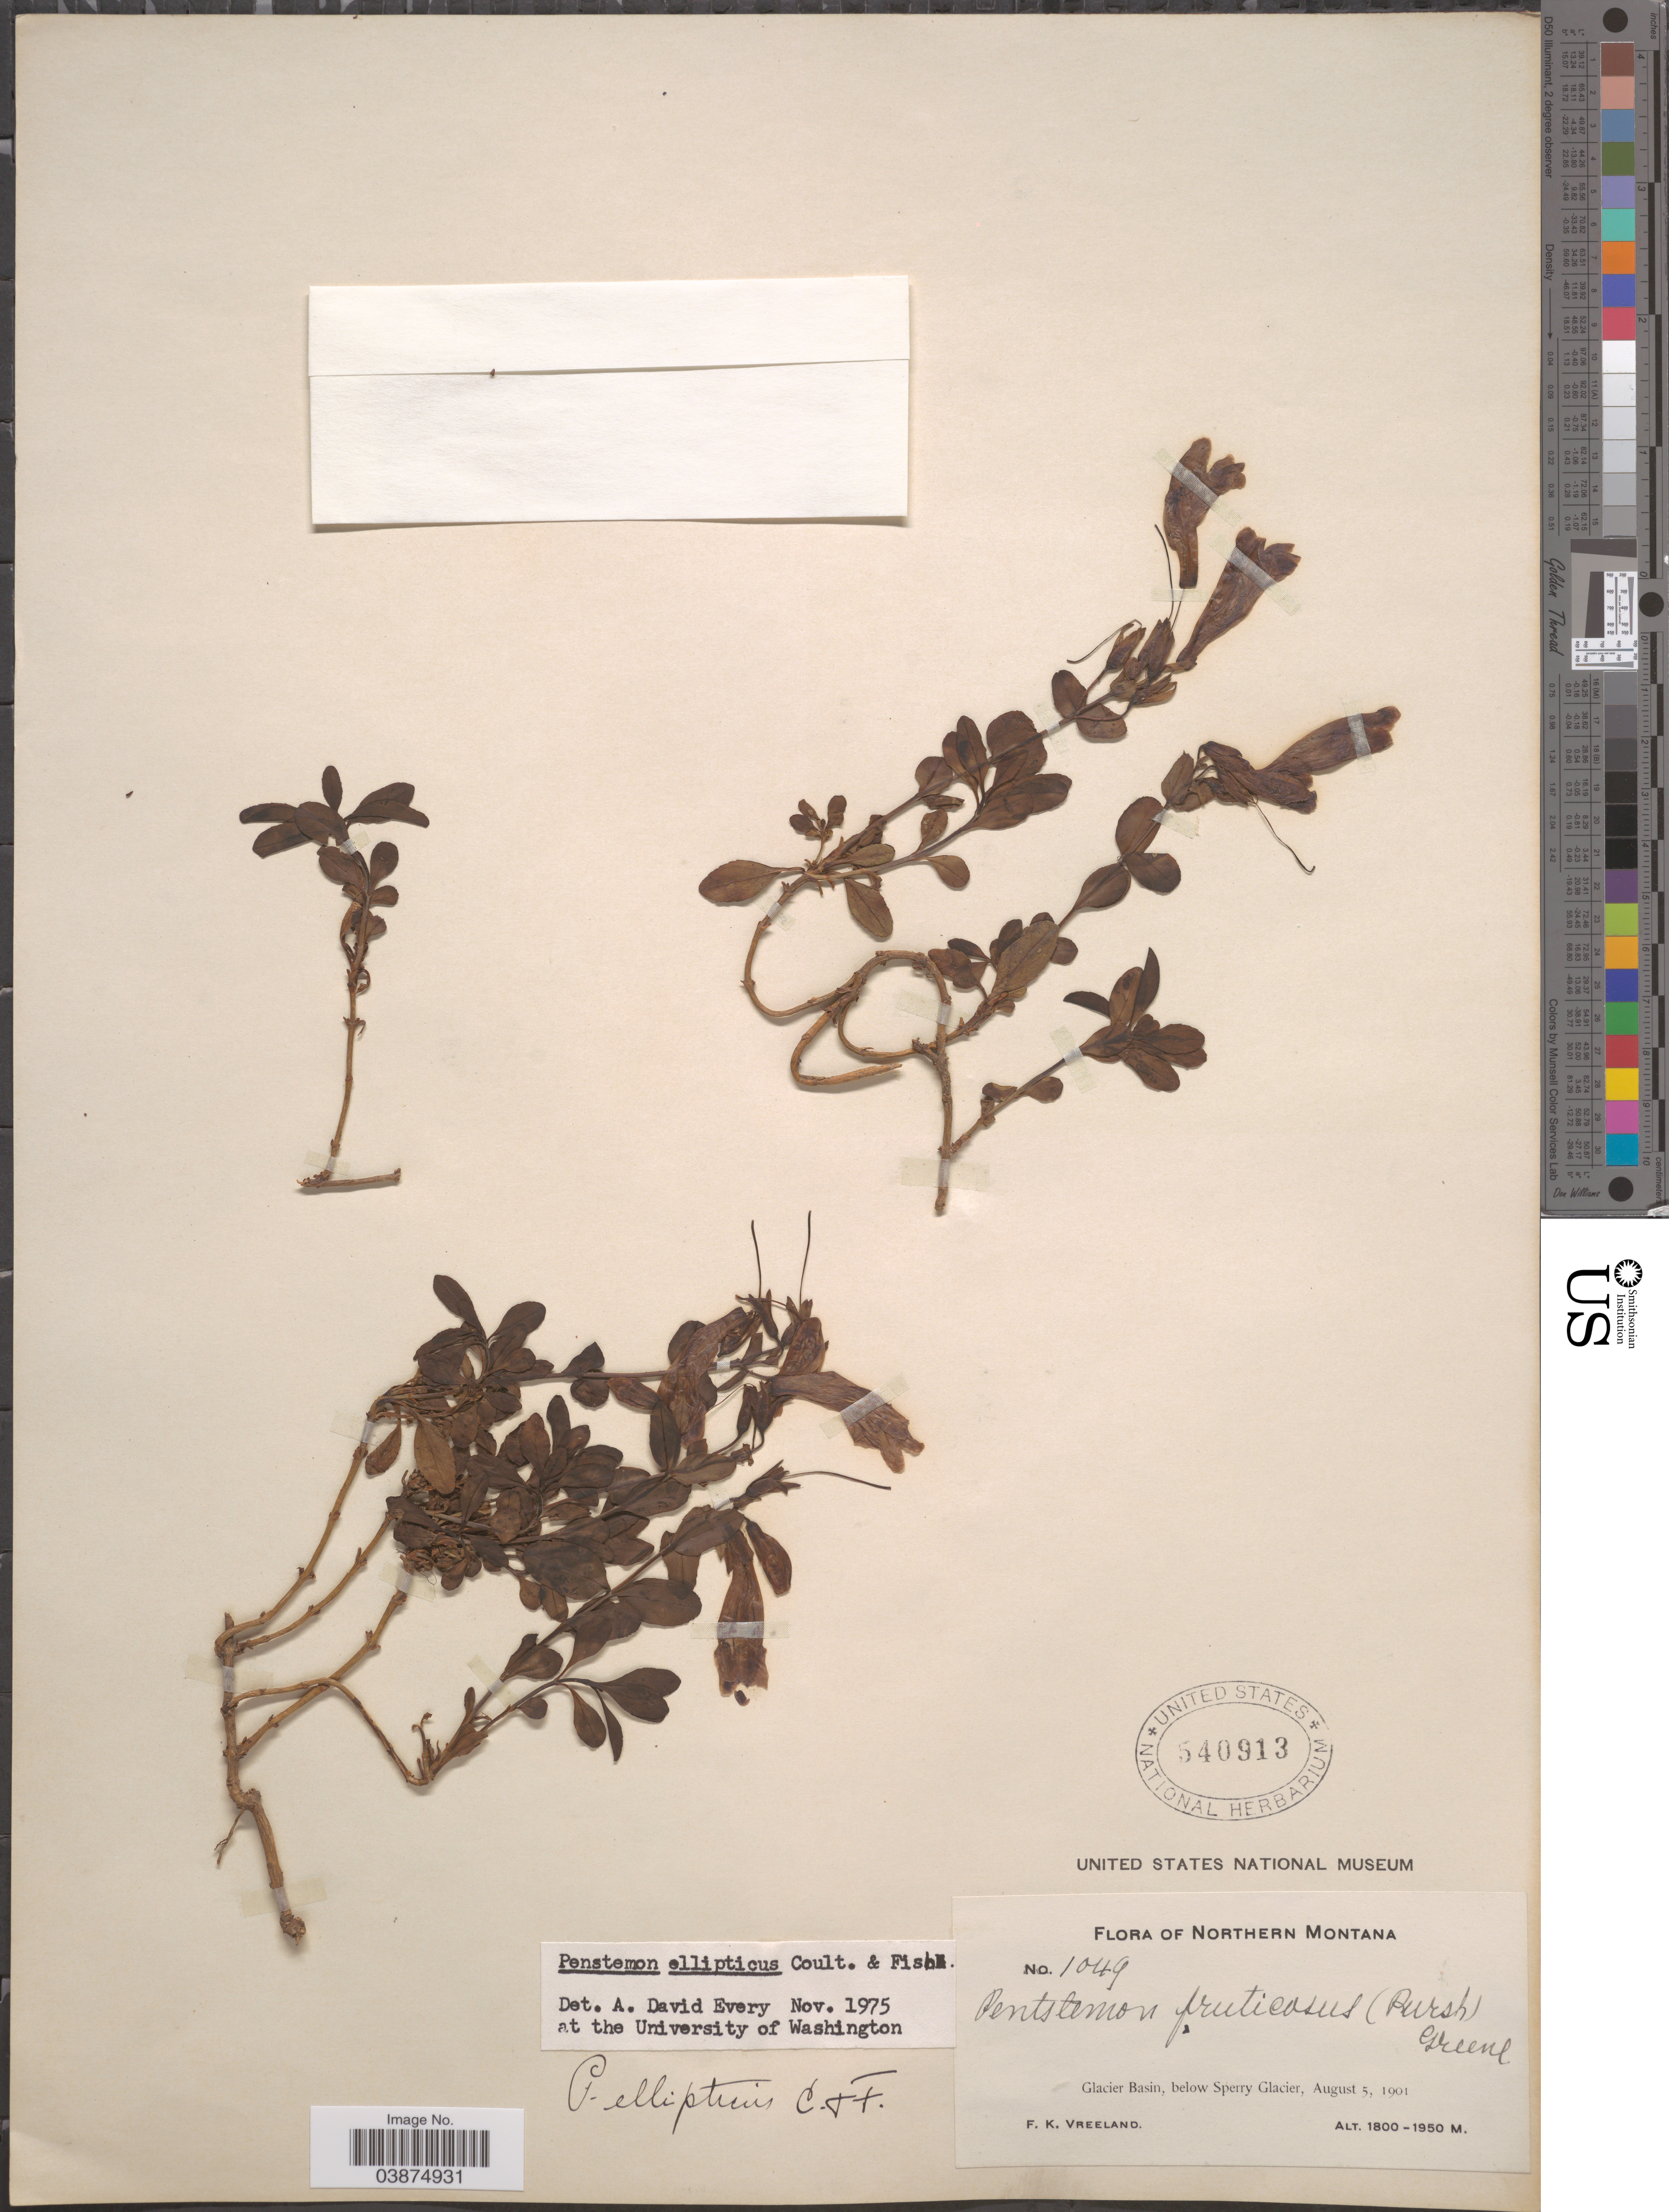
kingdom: Plantae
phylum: Tracheophyta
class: Magnoliopsida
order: Lamiales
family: Plantaginaceae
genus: Penstemon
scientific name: Penstemon ellipticus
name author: Greene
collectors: F. Vreeland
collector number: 1049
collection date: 1901-08-05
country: United States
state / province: Montana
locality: Northern Montana. Glacier Basin, below Sperry Glacier.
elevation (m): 1800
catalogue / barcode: US 540913